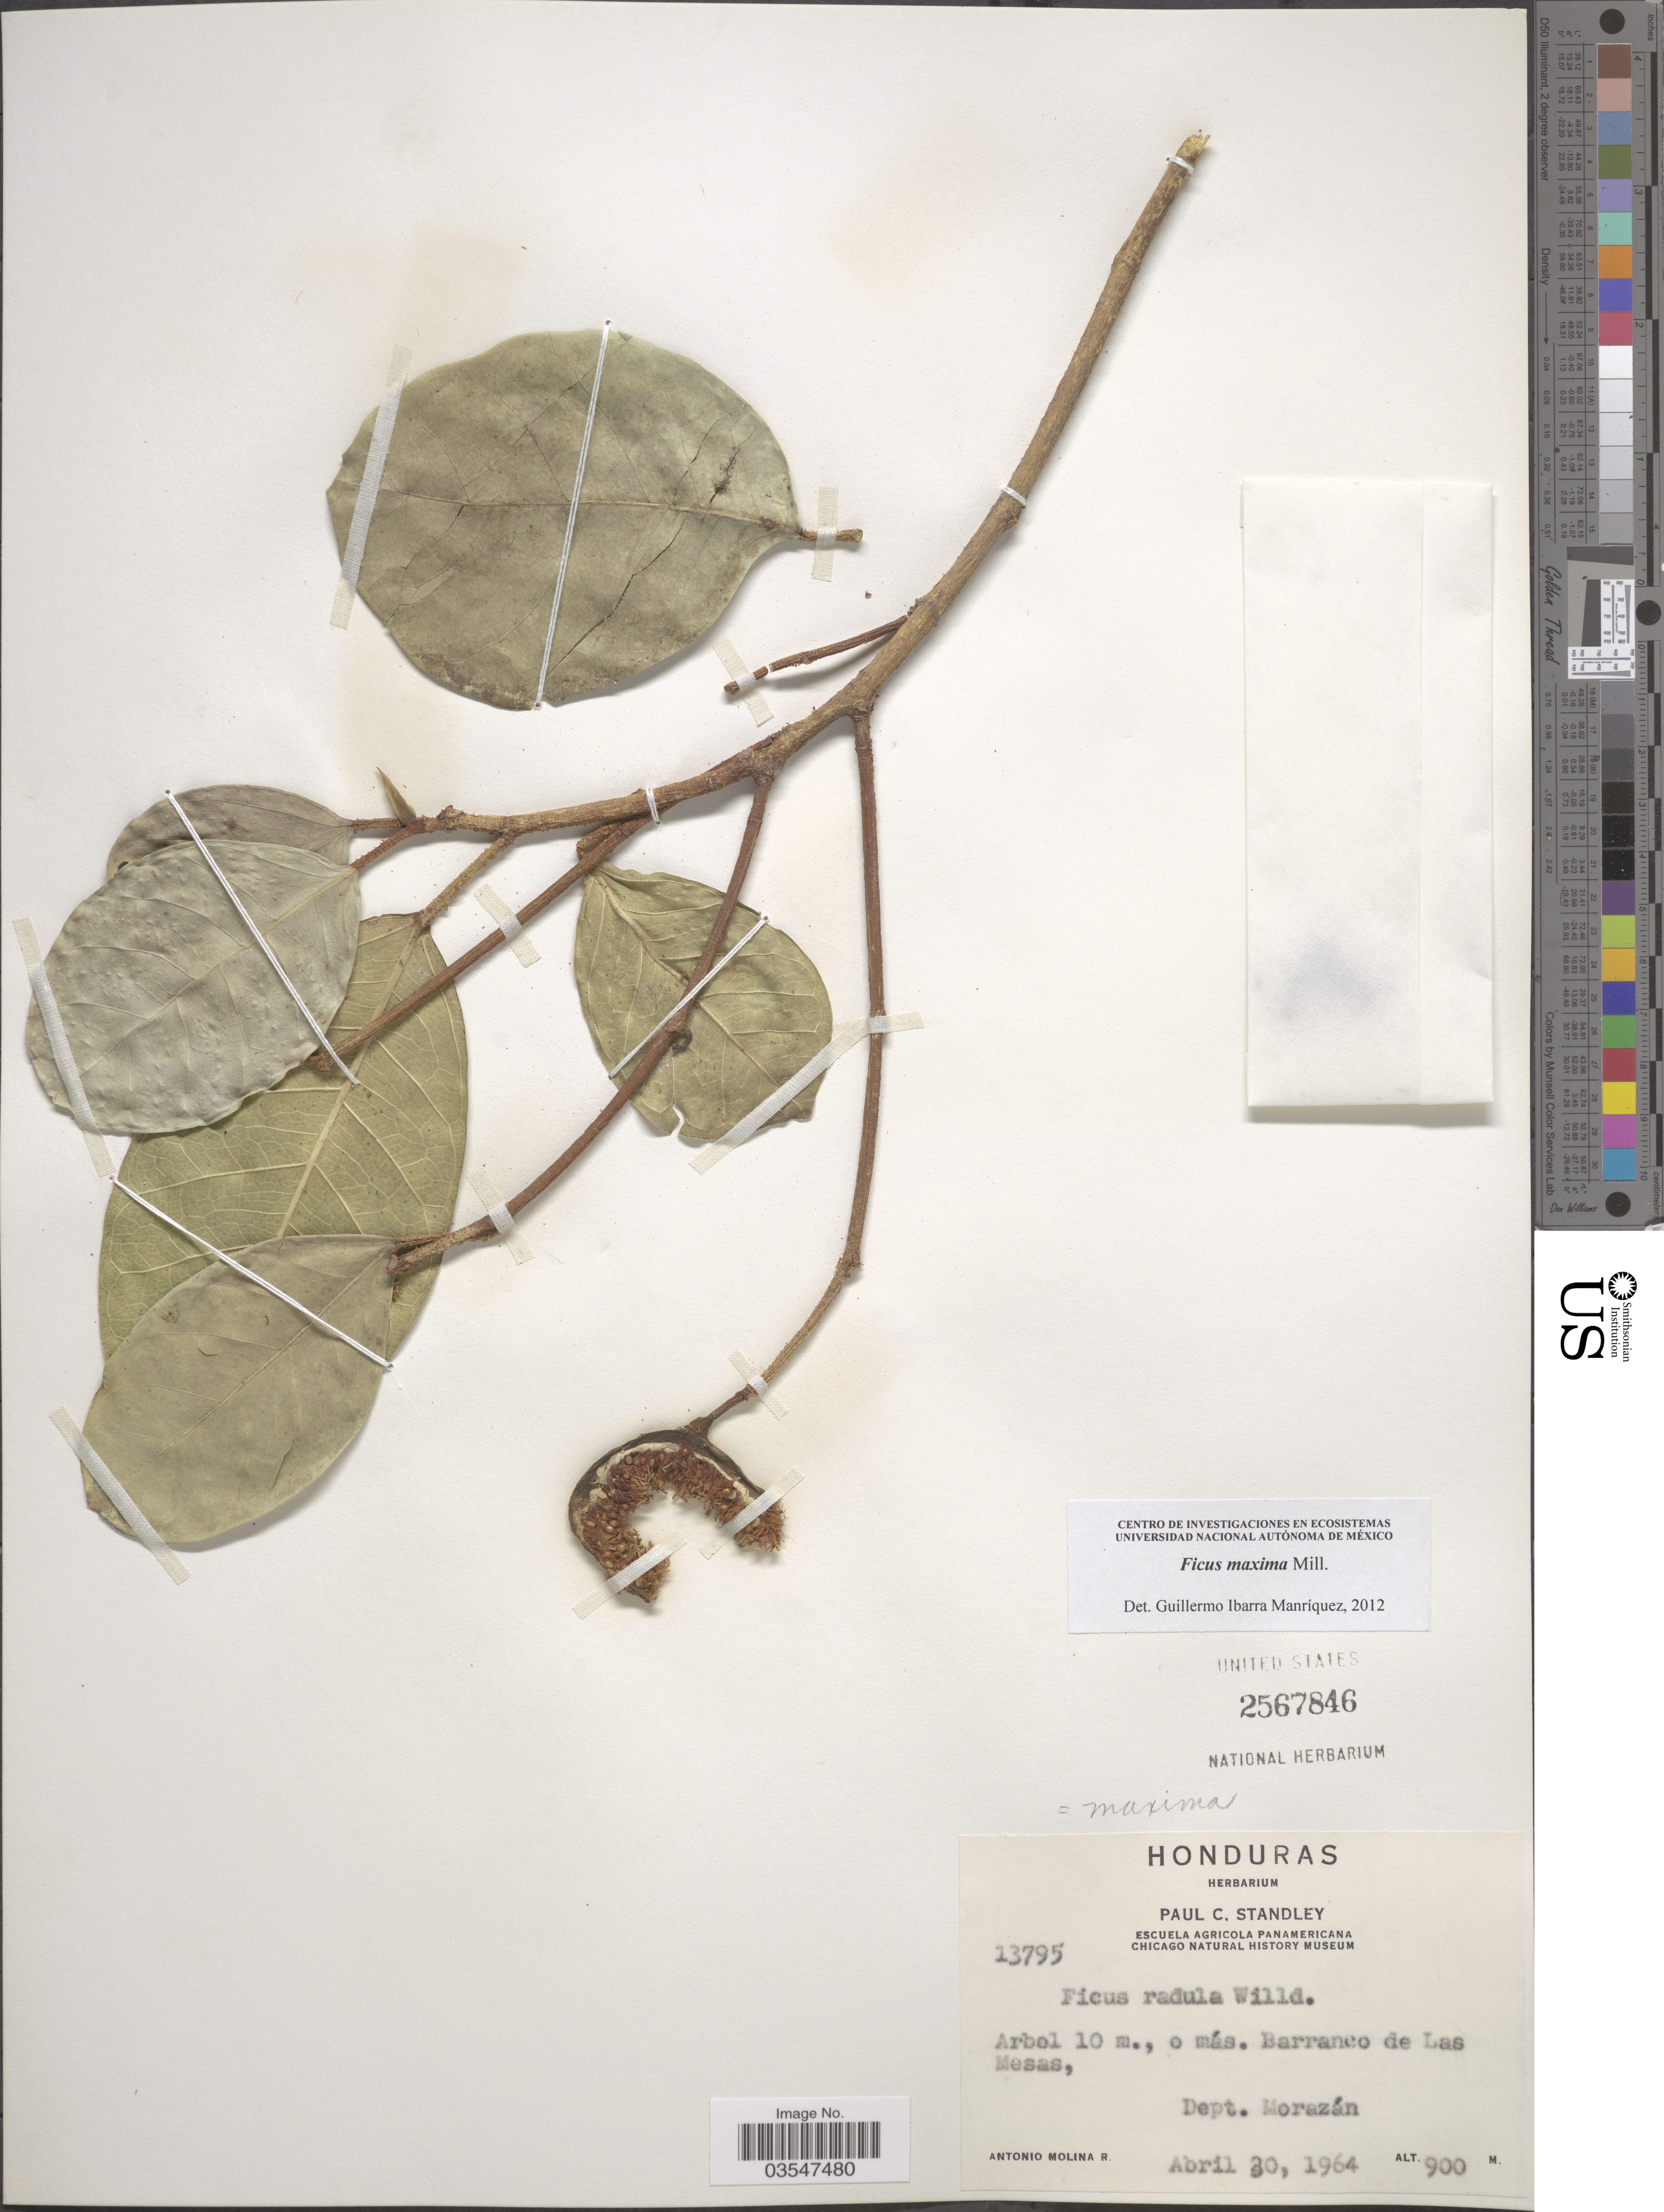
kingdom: Plantae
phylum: Tracheophyta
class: Magnoliopsida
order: Rosales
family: Moraceae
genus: Ficus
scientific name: Ficus maxima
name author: Mill.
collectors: A. Molina R.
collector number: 13795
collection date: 1964-04-30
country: Honduras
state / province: Fco. Morazán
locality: Barranco de Las Mesas, Dept. Morazán.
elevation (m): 900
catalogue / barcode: US 2567846